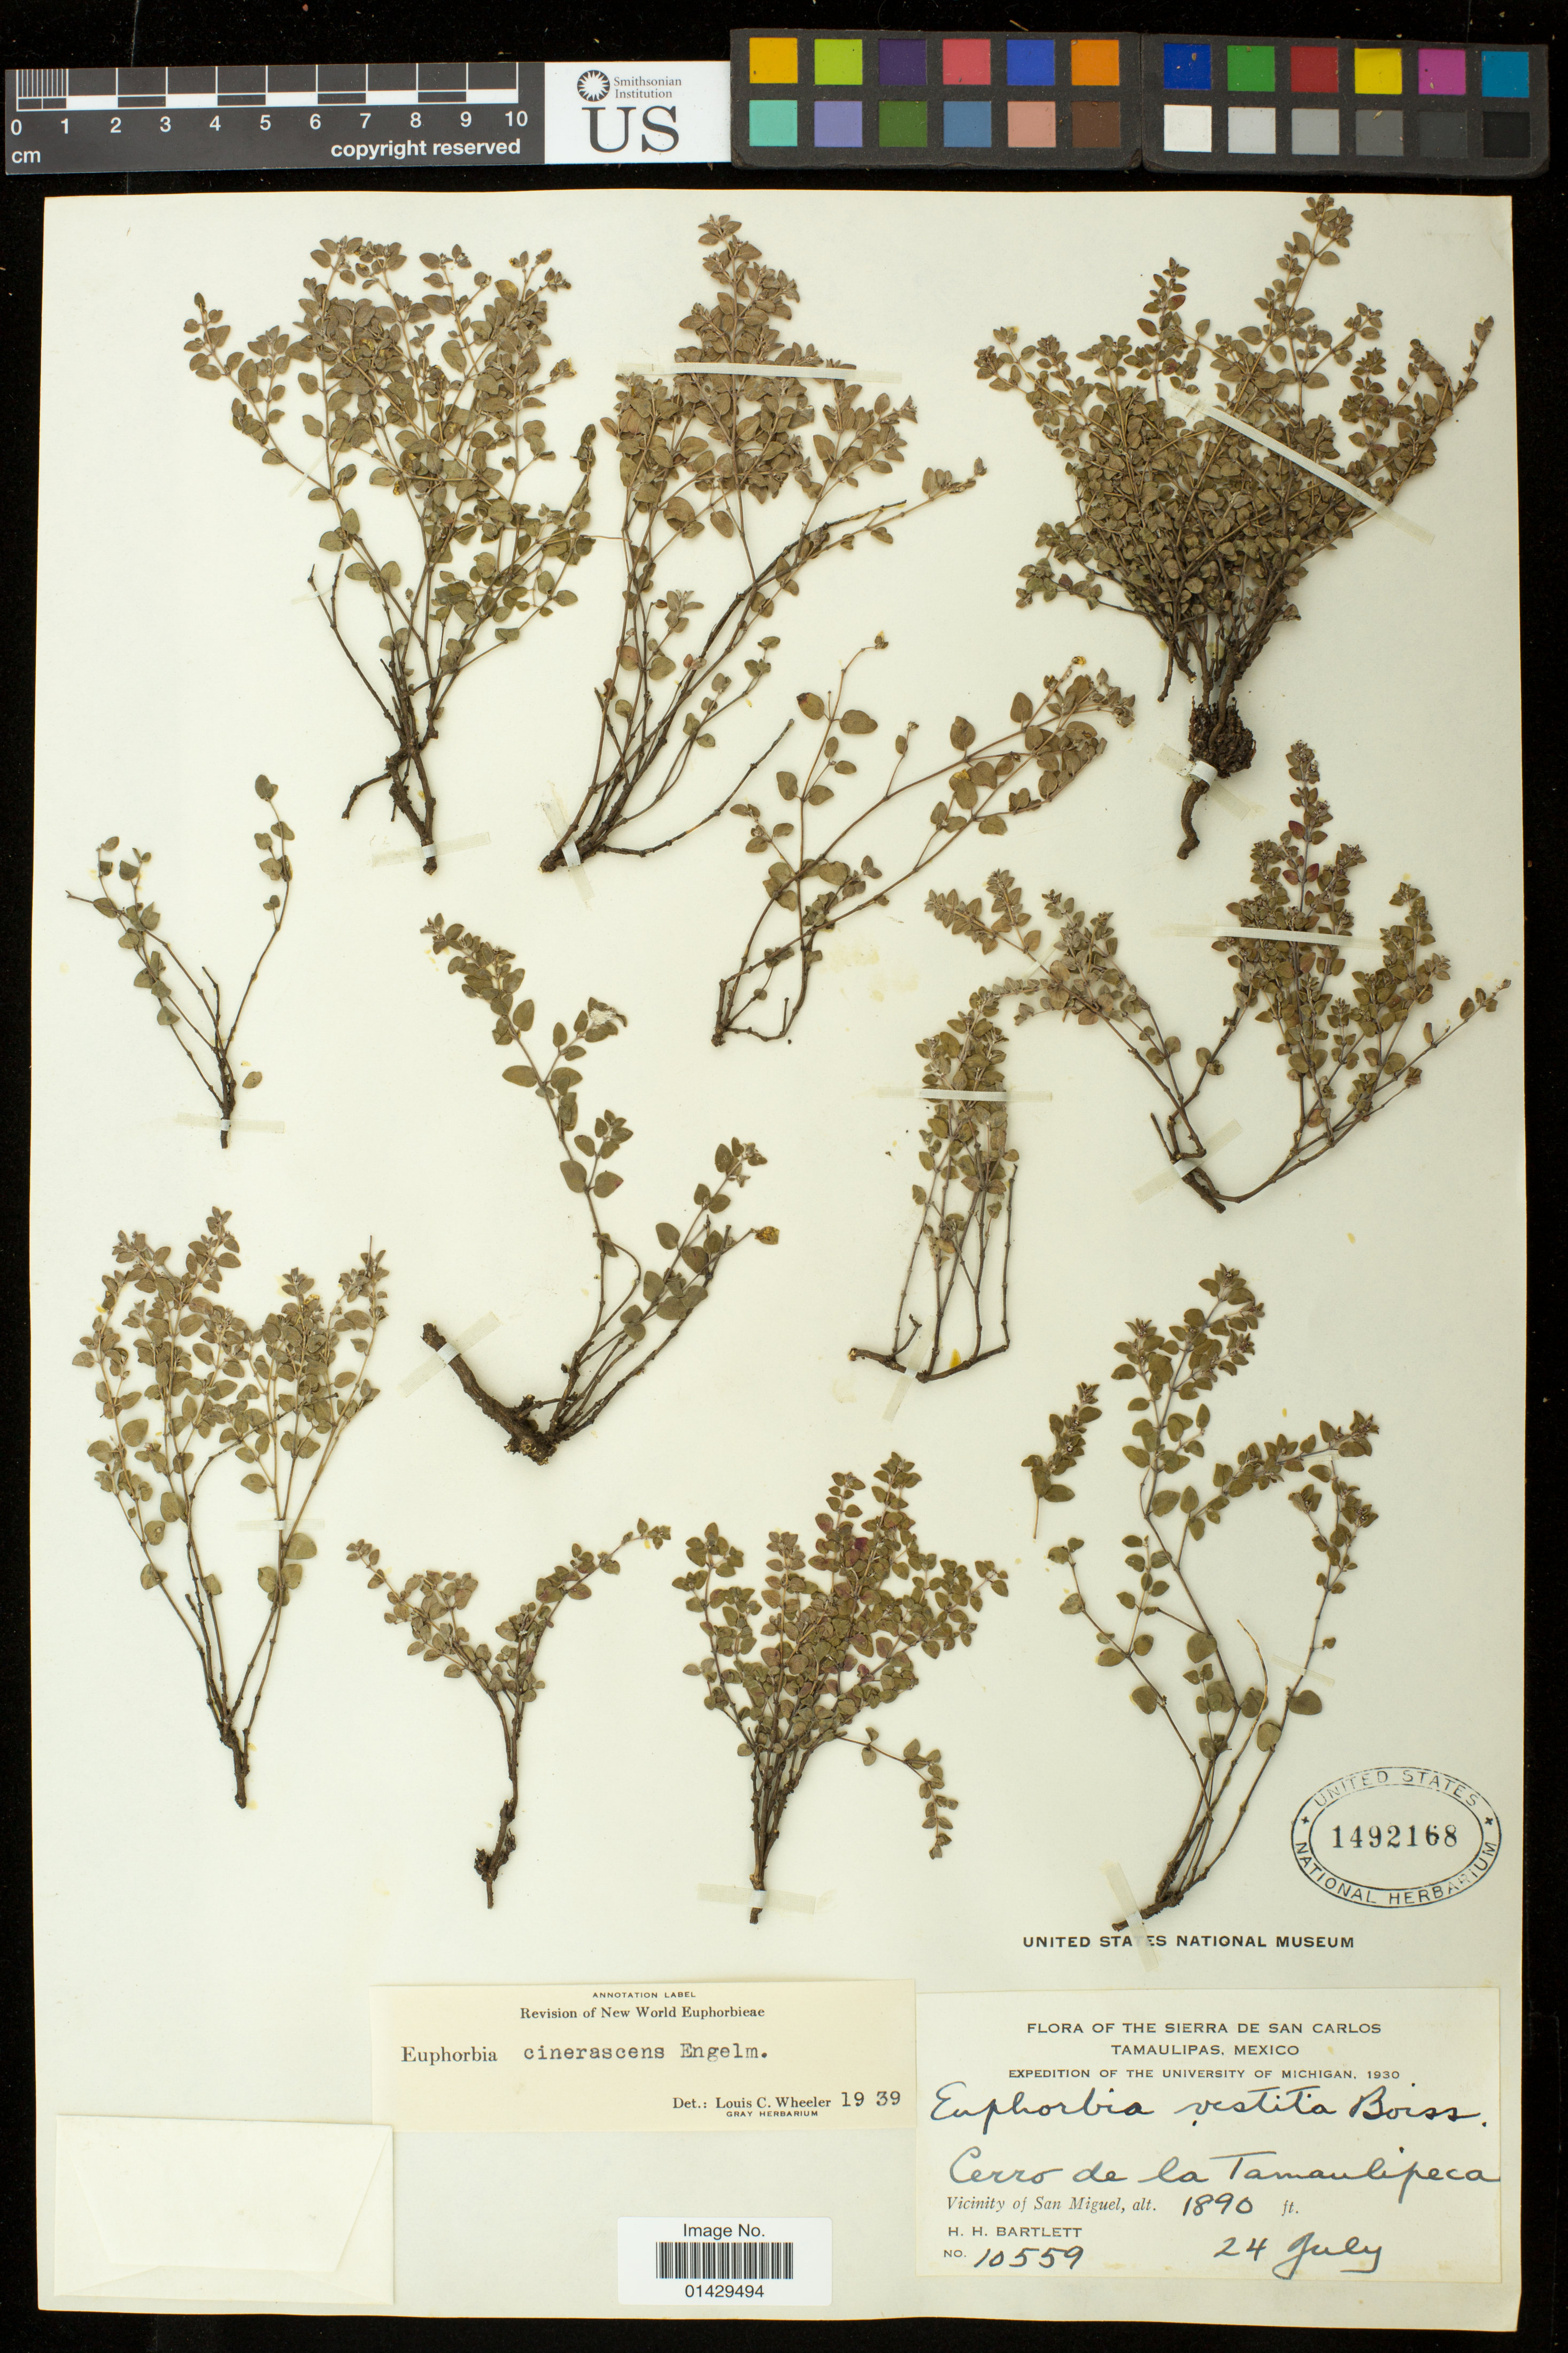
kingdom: Plantae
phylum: Tracheophyta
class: Magnoliopsida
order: Malpighiales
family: Euphorbiaceae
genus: Euphorbia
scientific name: Euphorbia cinerascens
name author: Engelm. in Emory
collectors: H. H. Bartlett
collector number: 10559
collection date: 1930-07-24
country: Mexico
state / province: Tamaulipas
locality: Cerro de la Tamaulipeca; Vicinity of San Miguel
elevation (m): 576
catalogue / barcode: US 1492168